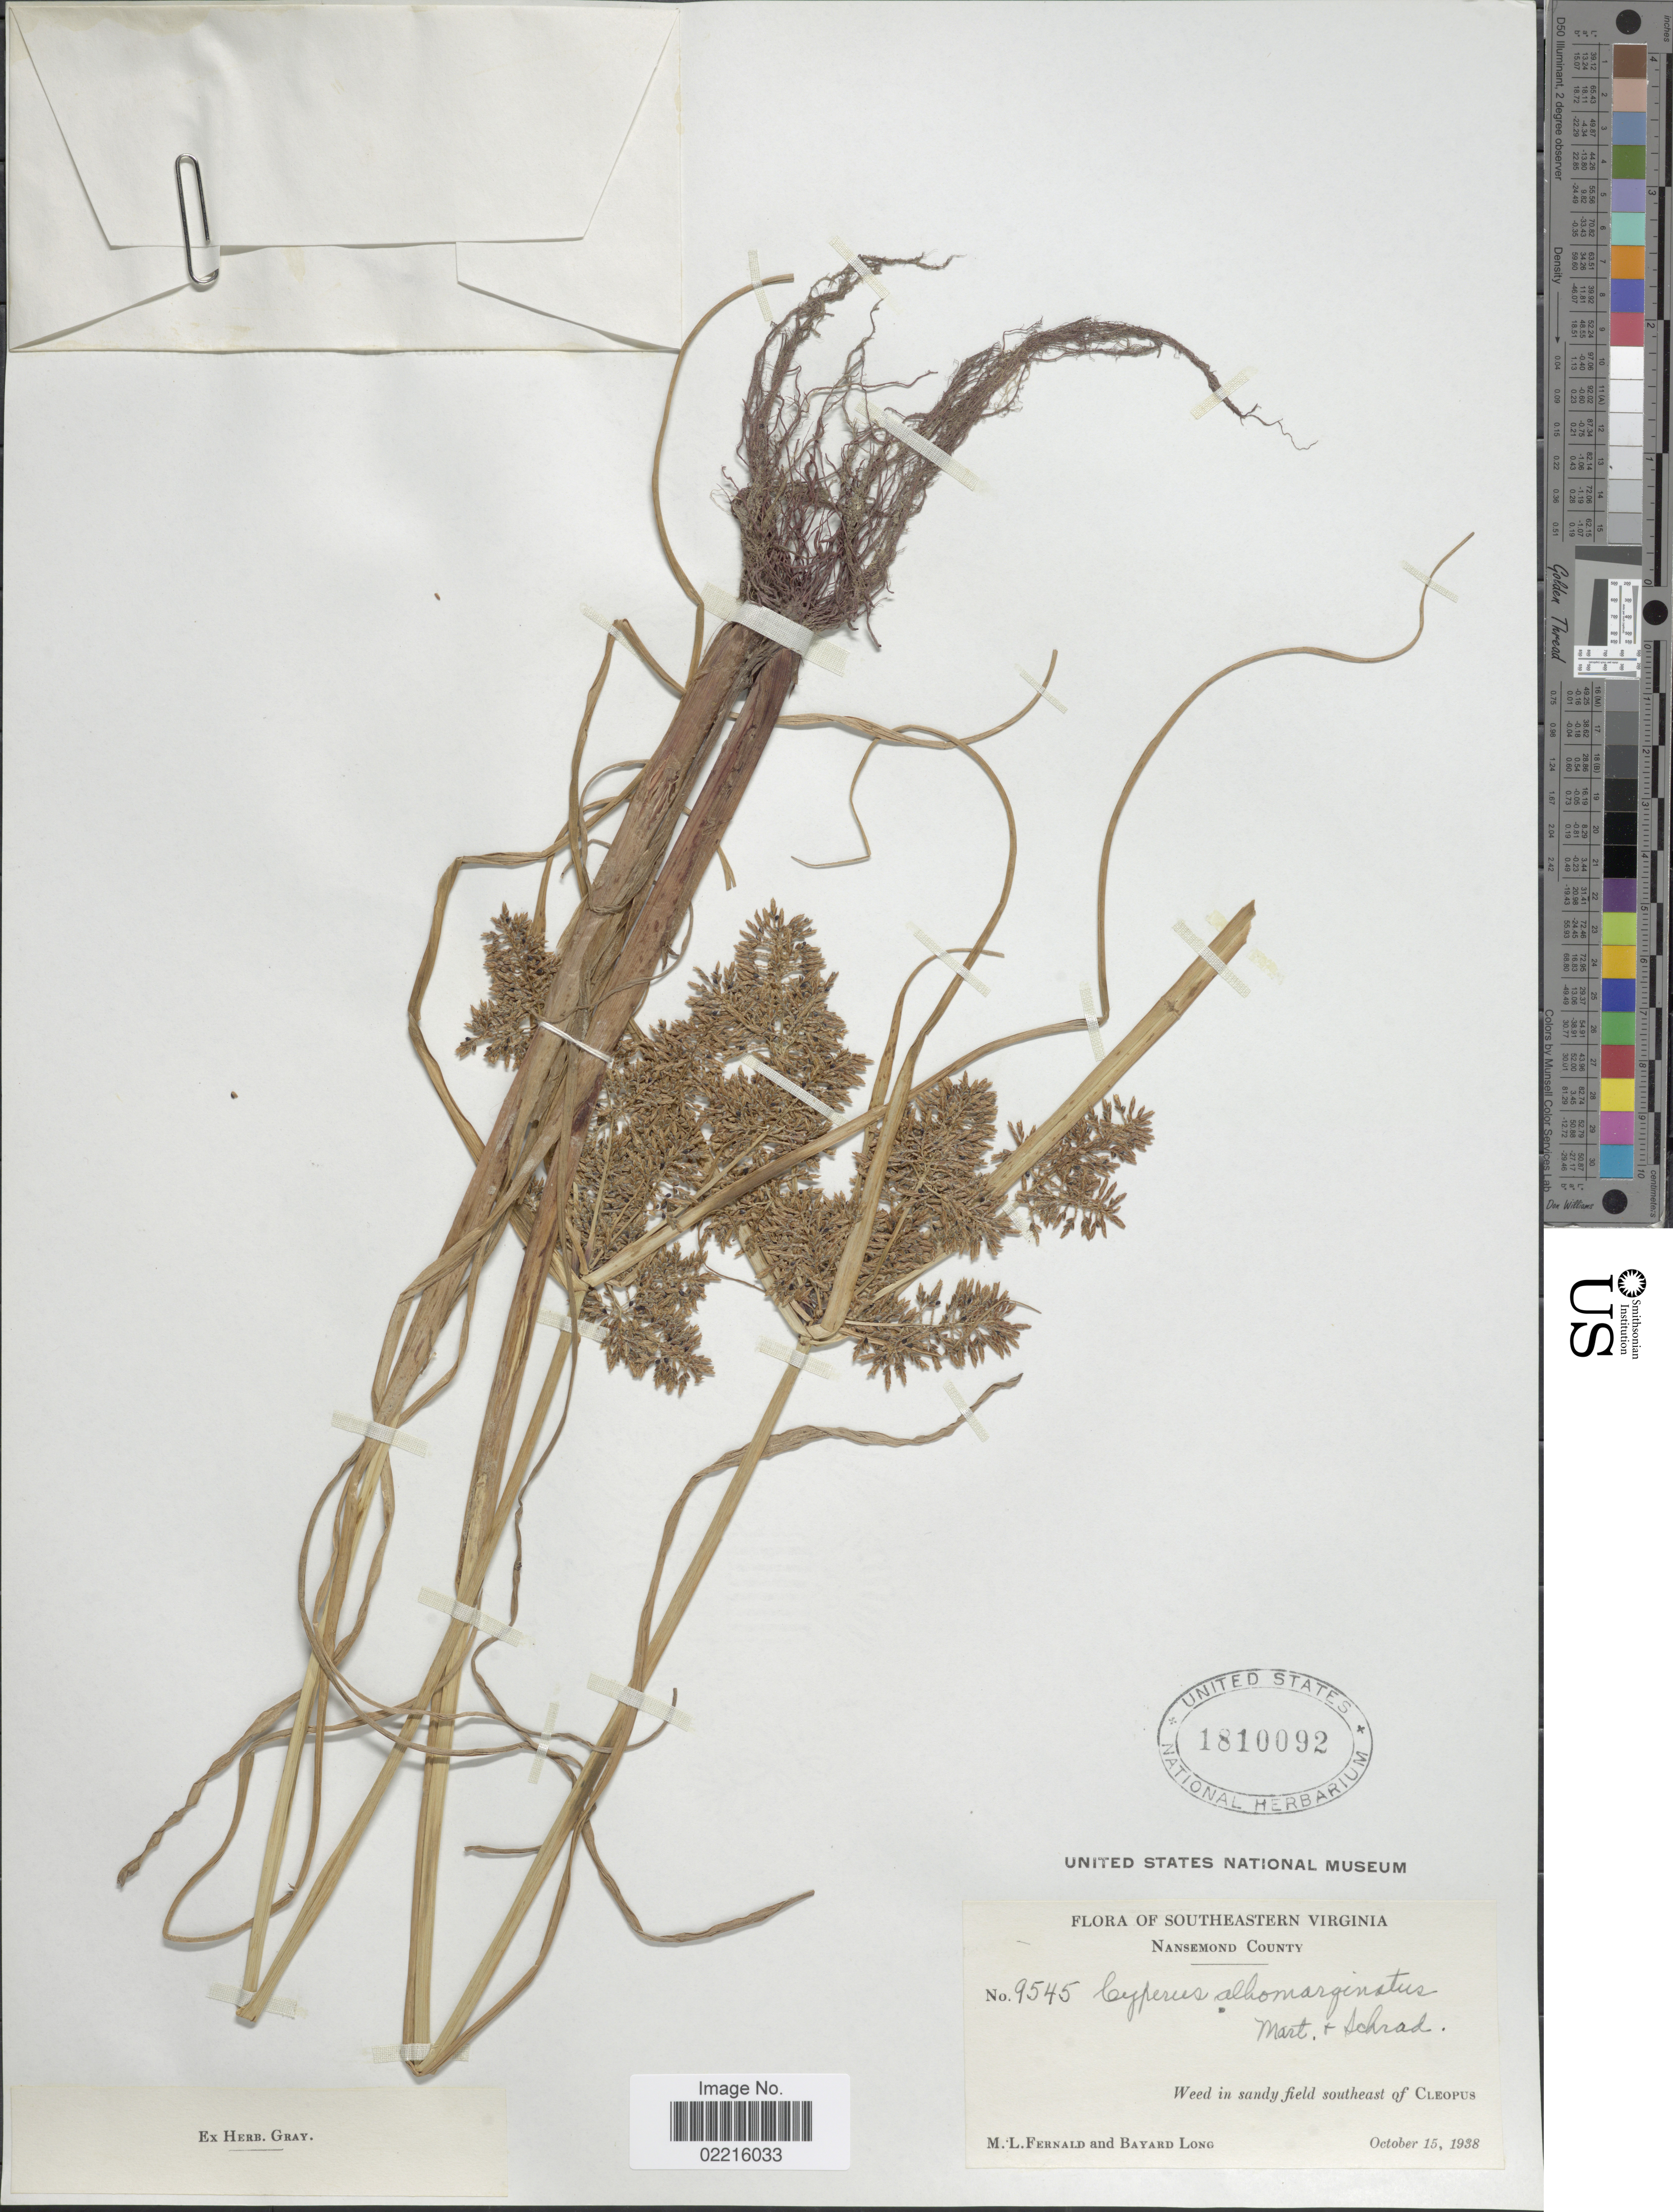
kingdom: Plantae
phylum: Tracheophyta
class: Liliopsida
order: Poales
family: Cyperaceae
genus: Cyperus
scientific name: Cyperus flavicomus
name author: Michx.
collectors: M. L. Fernald & B. Long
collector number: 9545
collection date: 1938-10-15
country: United States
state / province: Virginia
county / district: City of Suffolk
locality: Southeastern Virginia, Nassemond County, Weed in sandy field southeast of Cleopus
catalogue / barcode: US 1810092